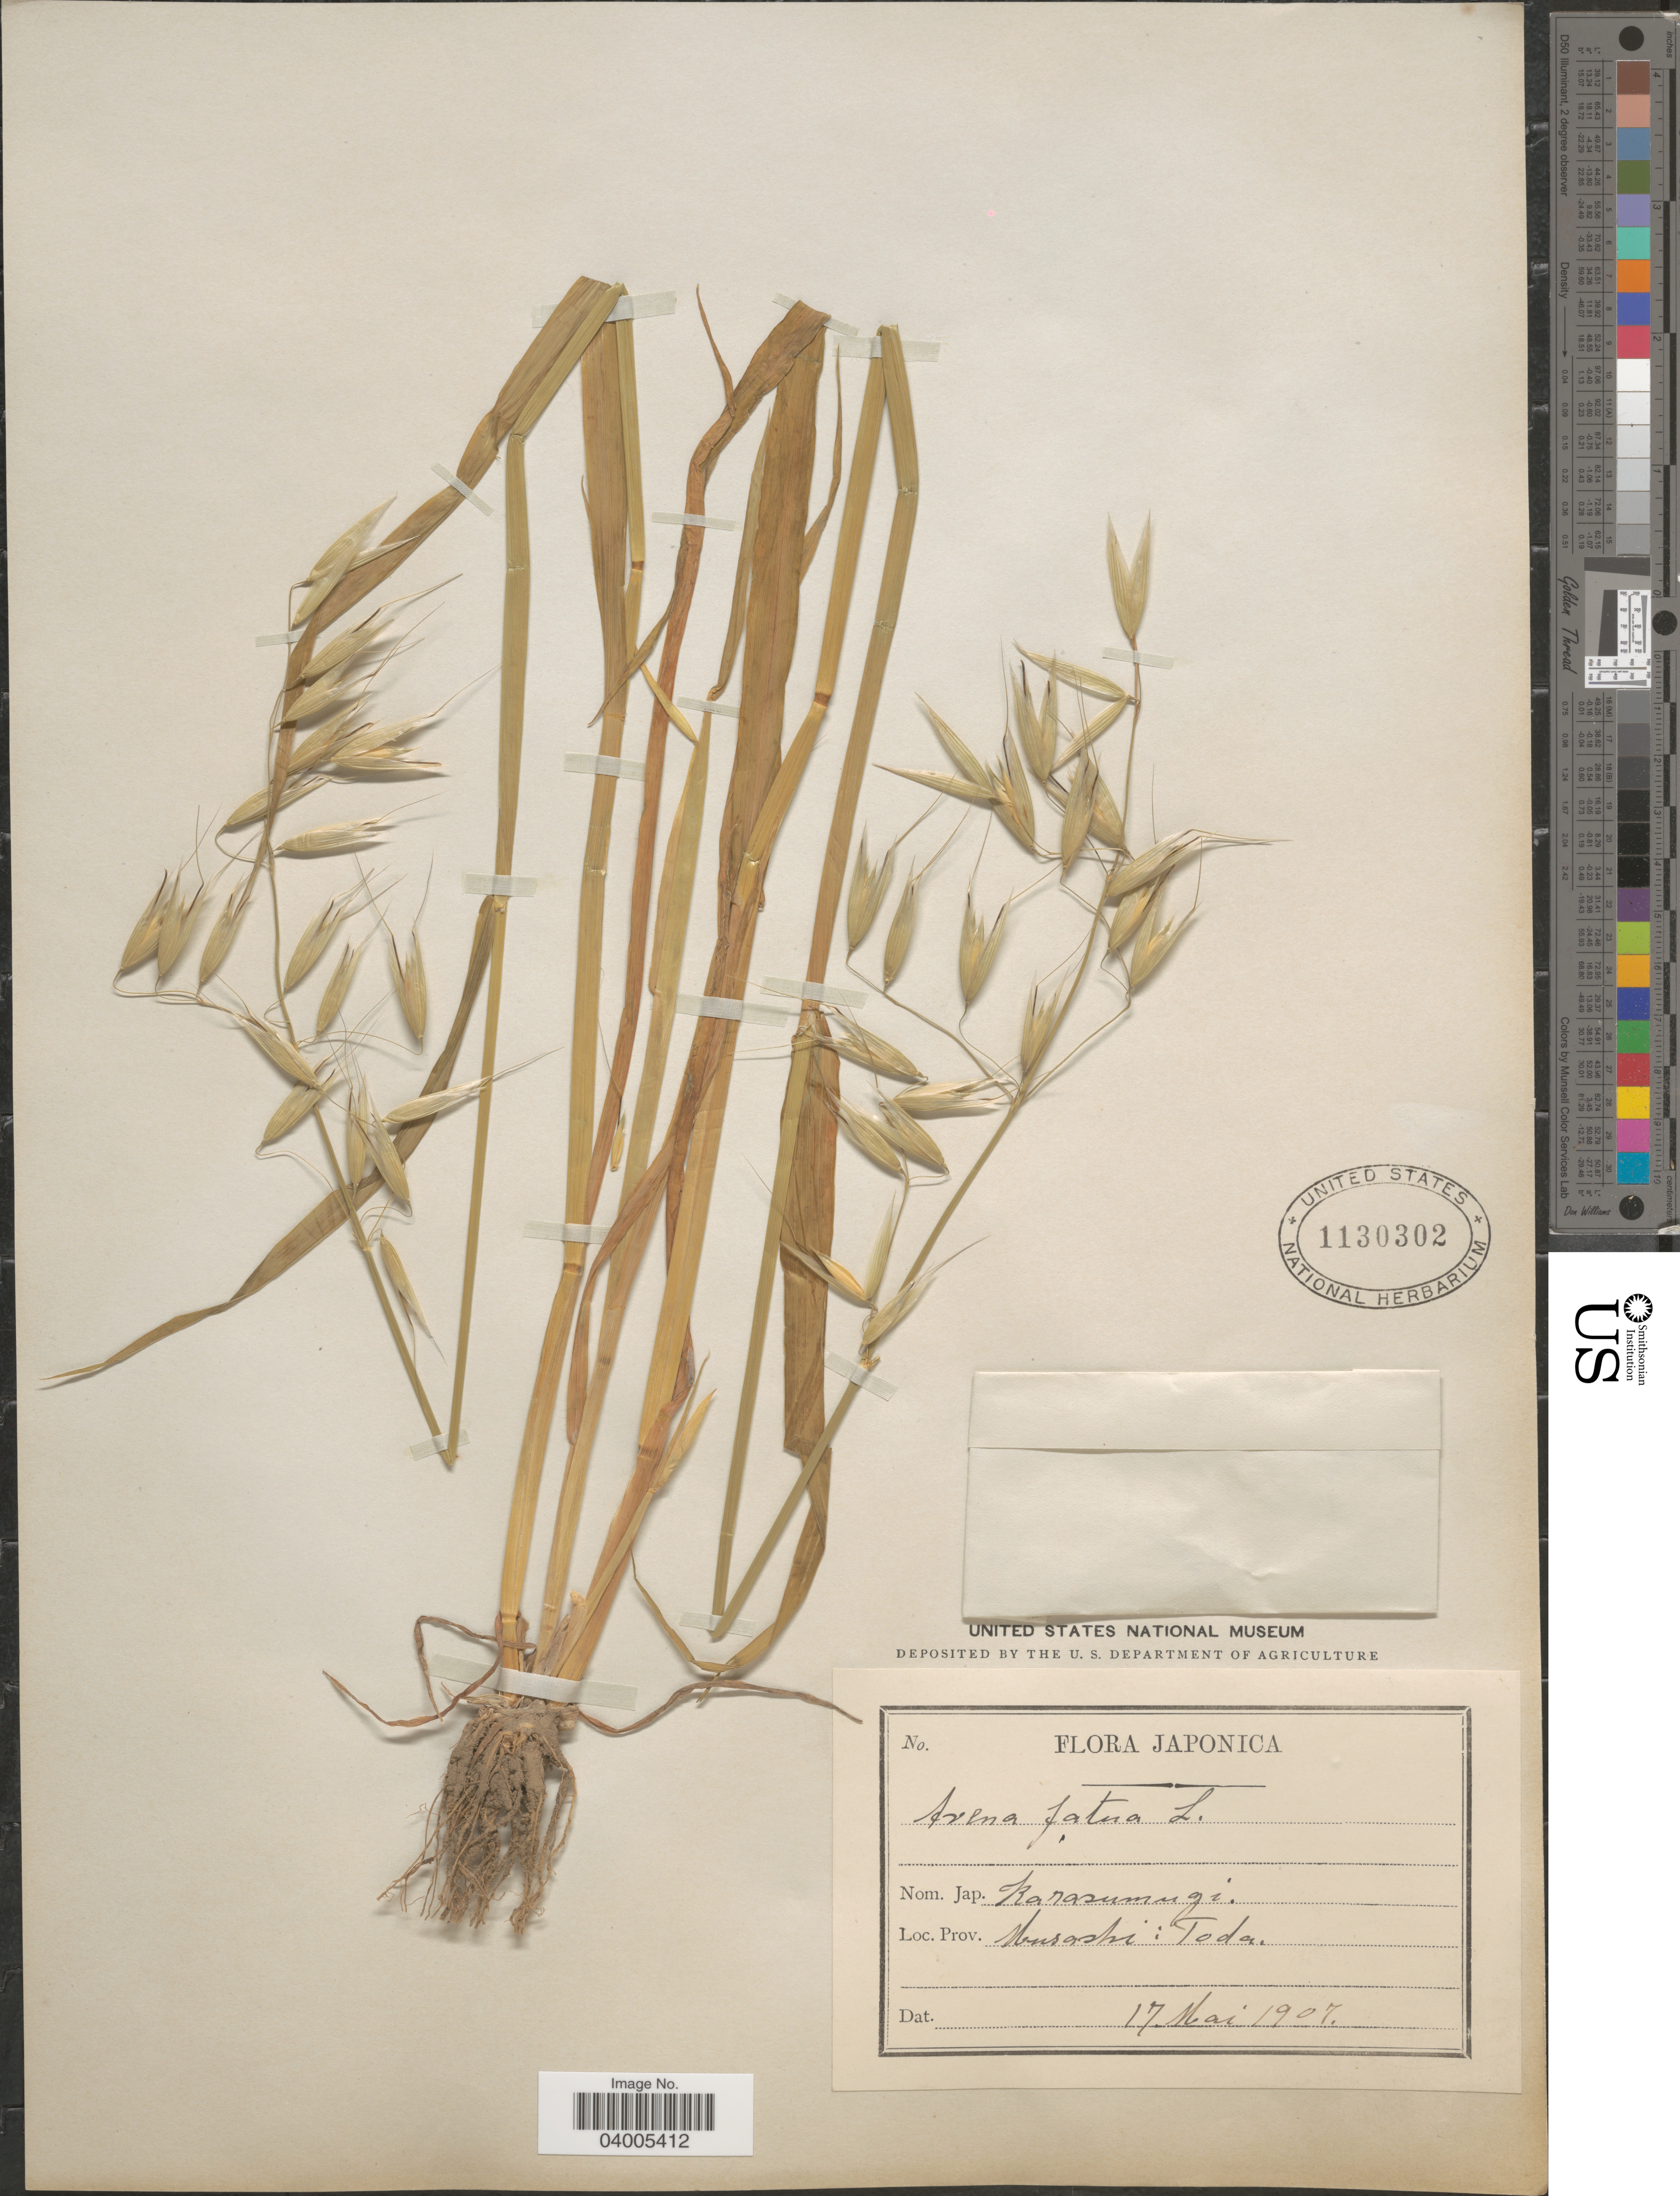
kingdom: Plantae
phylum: Tracheophyta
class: Liliopsida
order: Poales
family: Poaceae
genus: Avena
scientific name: Avena fatua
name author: L.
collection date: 1907-05-17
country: Japan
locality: Musashi: Toda.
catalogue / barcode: US 1130302